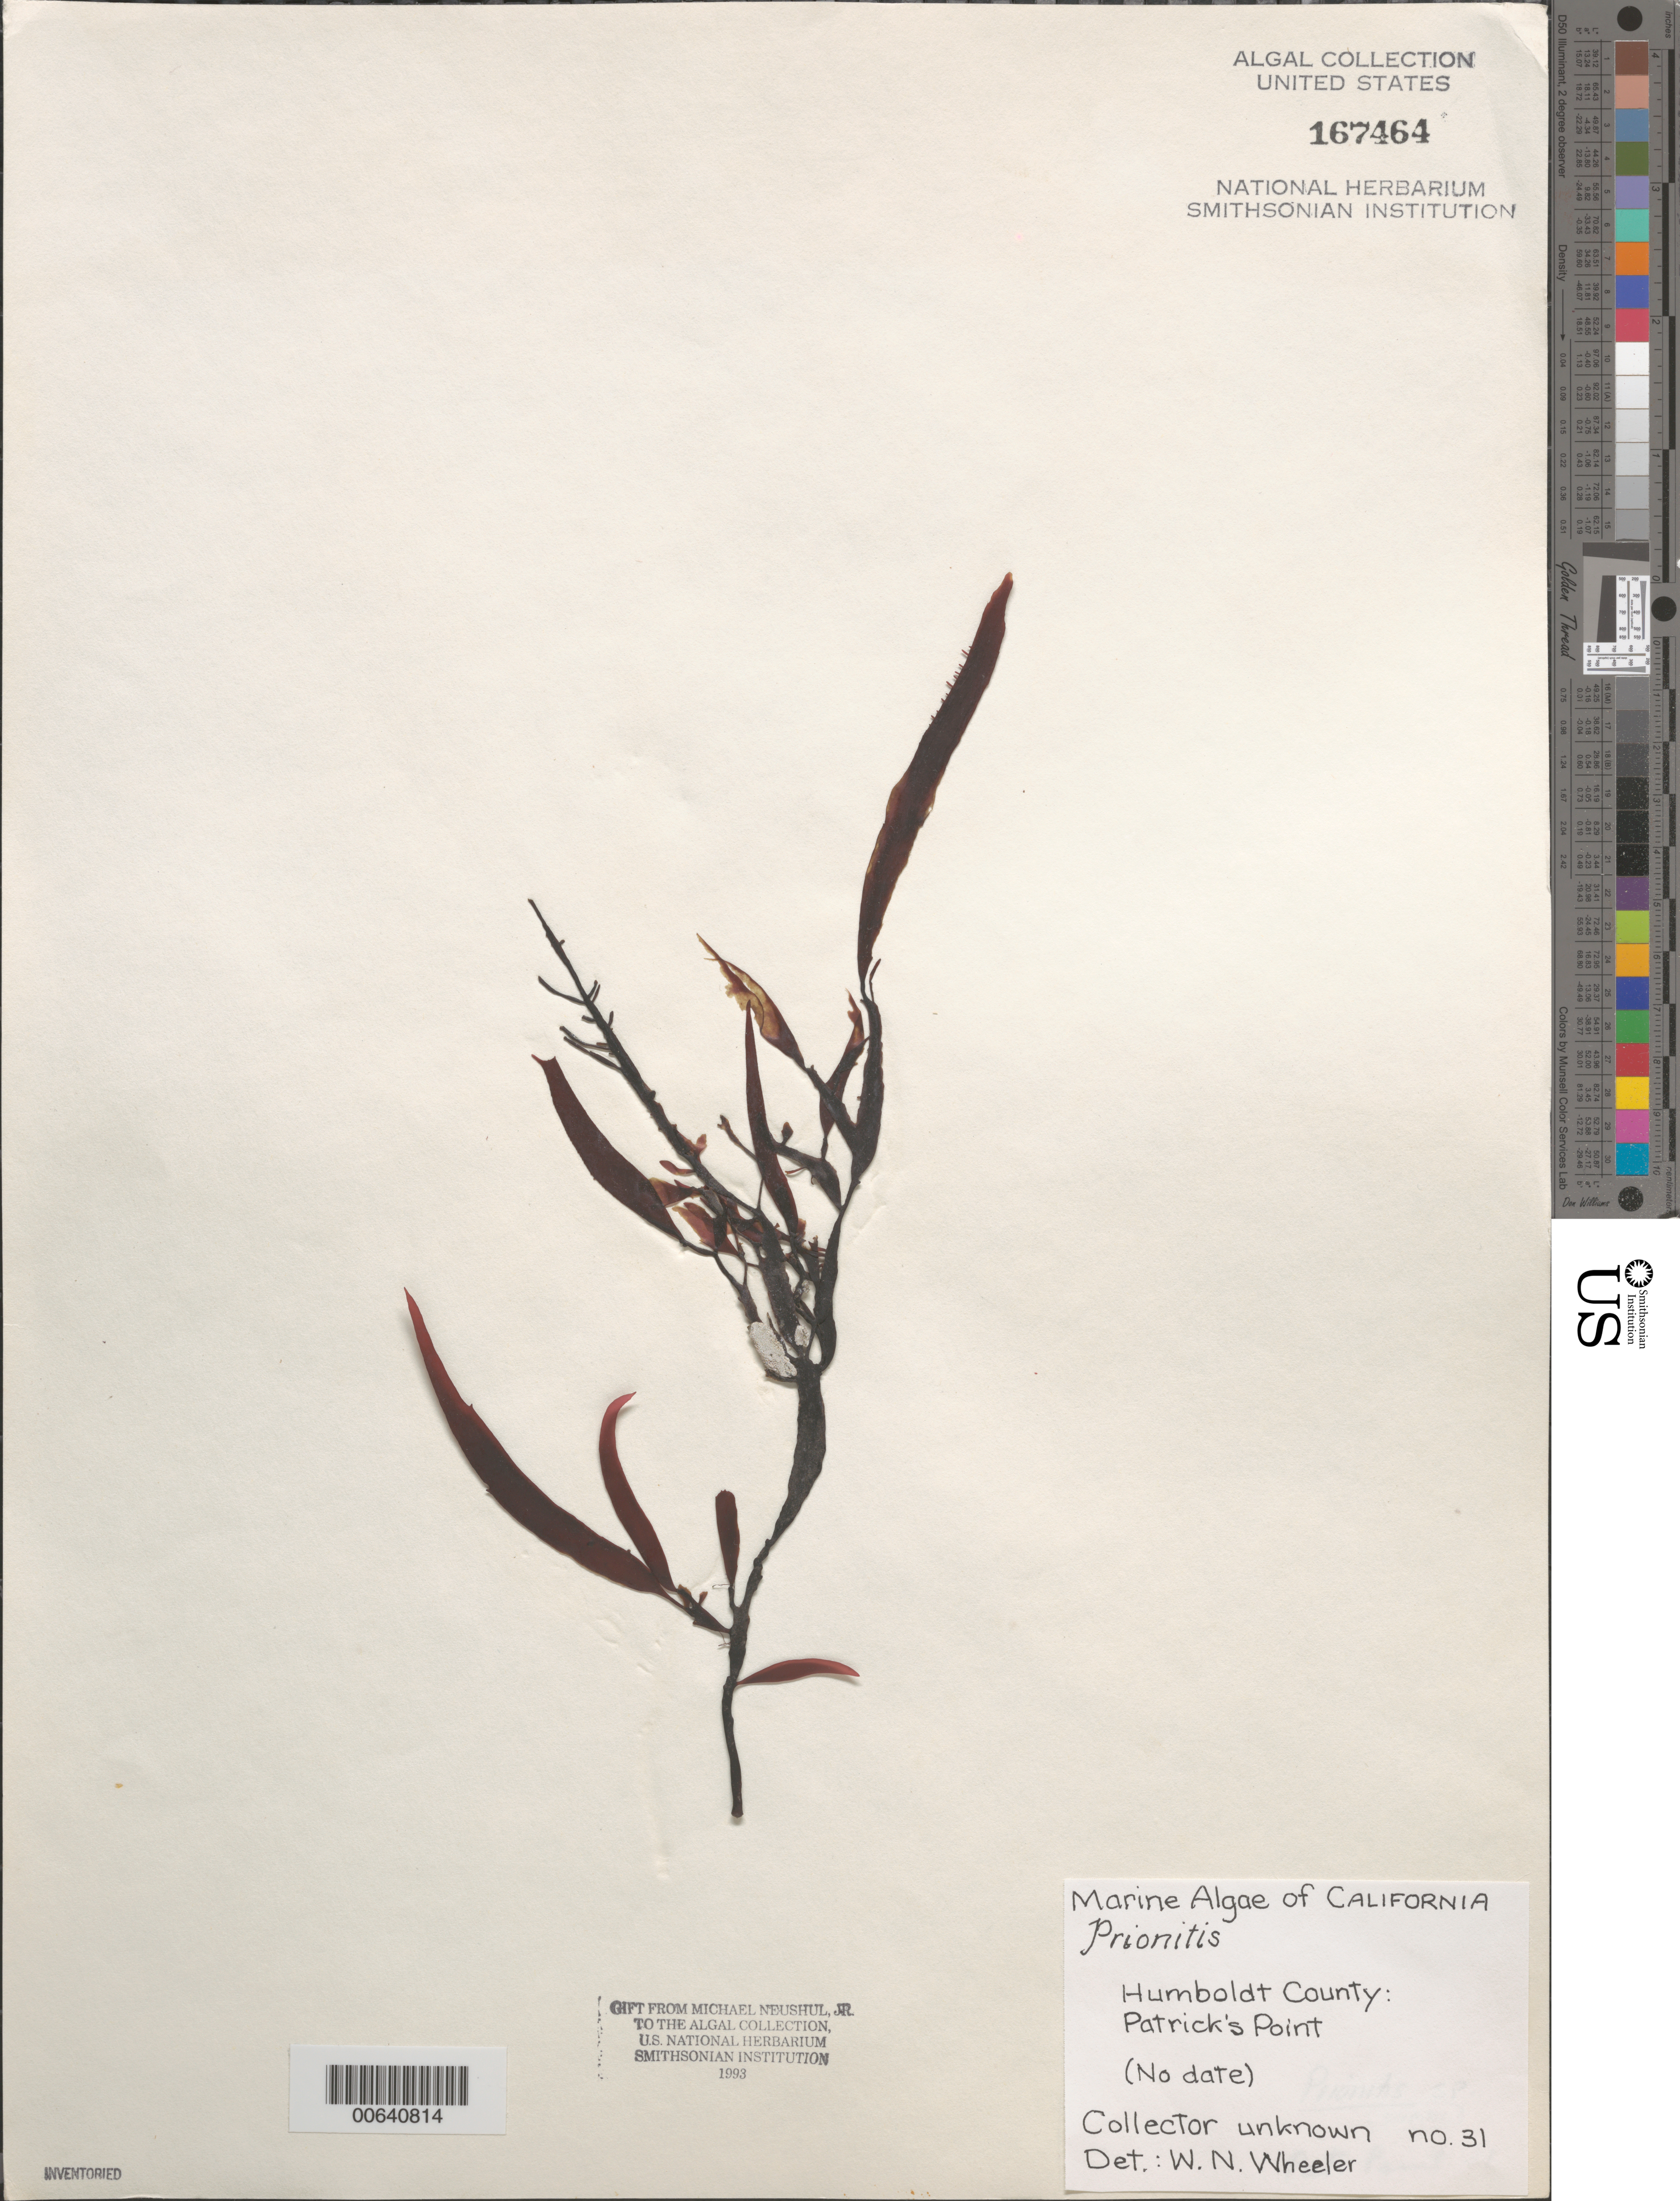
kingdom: Plantae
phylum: Rhodophyta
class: Florideophyceae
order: Cryptonemiales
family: Cryptonemiaceae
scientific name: Prionitis sp.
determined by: Wheeler, W. N.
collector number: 31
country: United States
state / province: California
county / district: Humboldt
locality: Patrick's Point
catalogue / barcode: US 167464